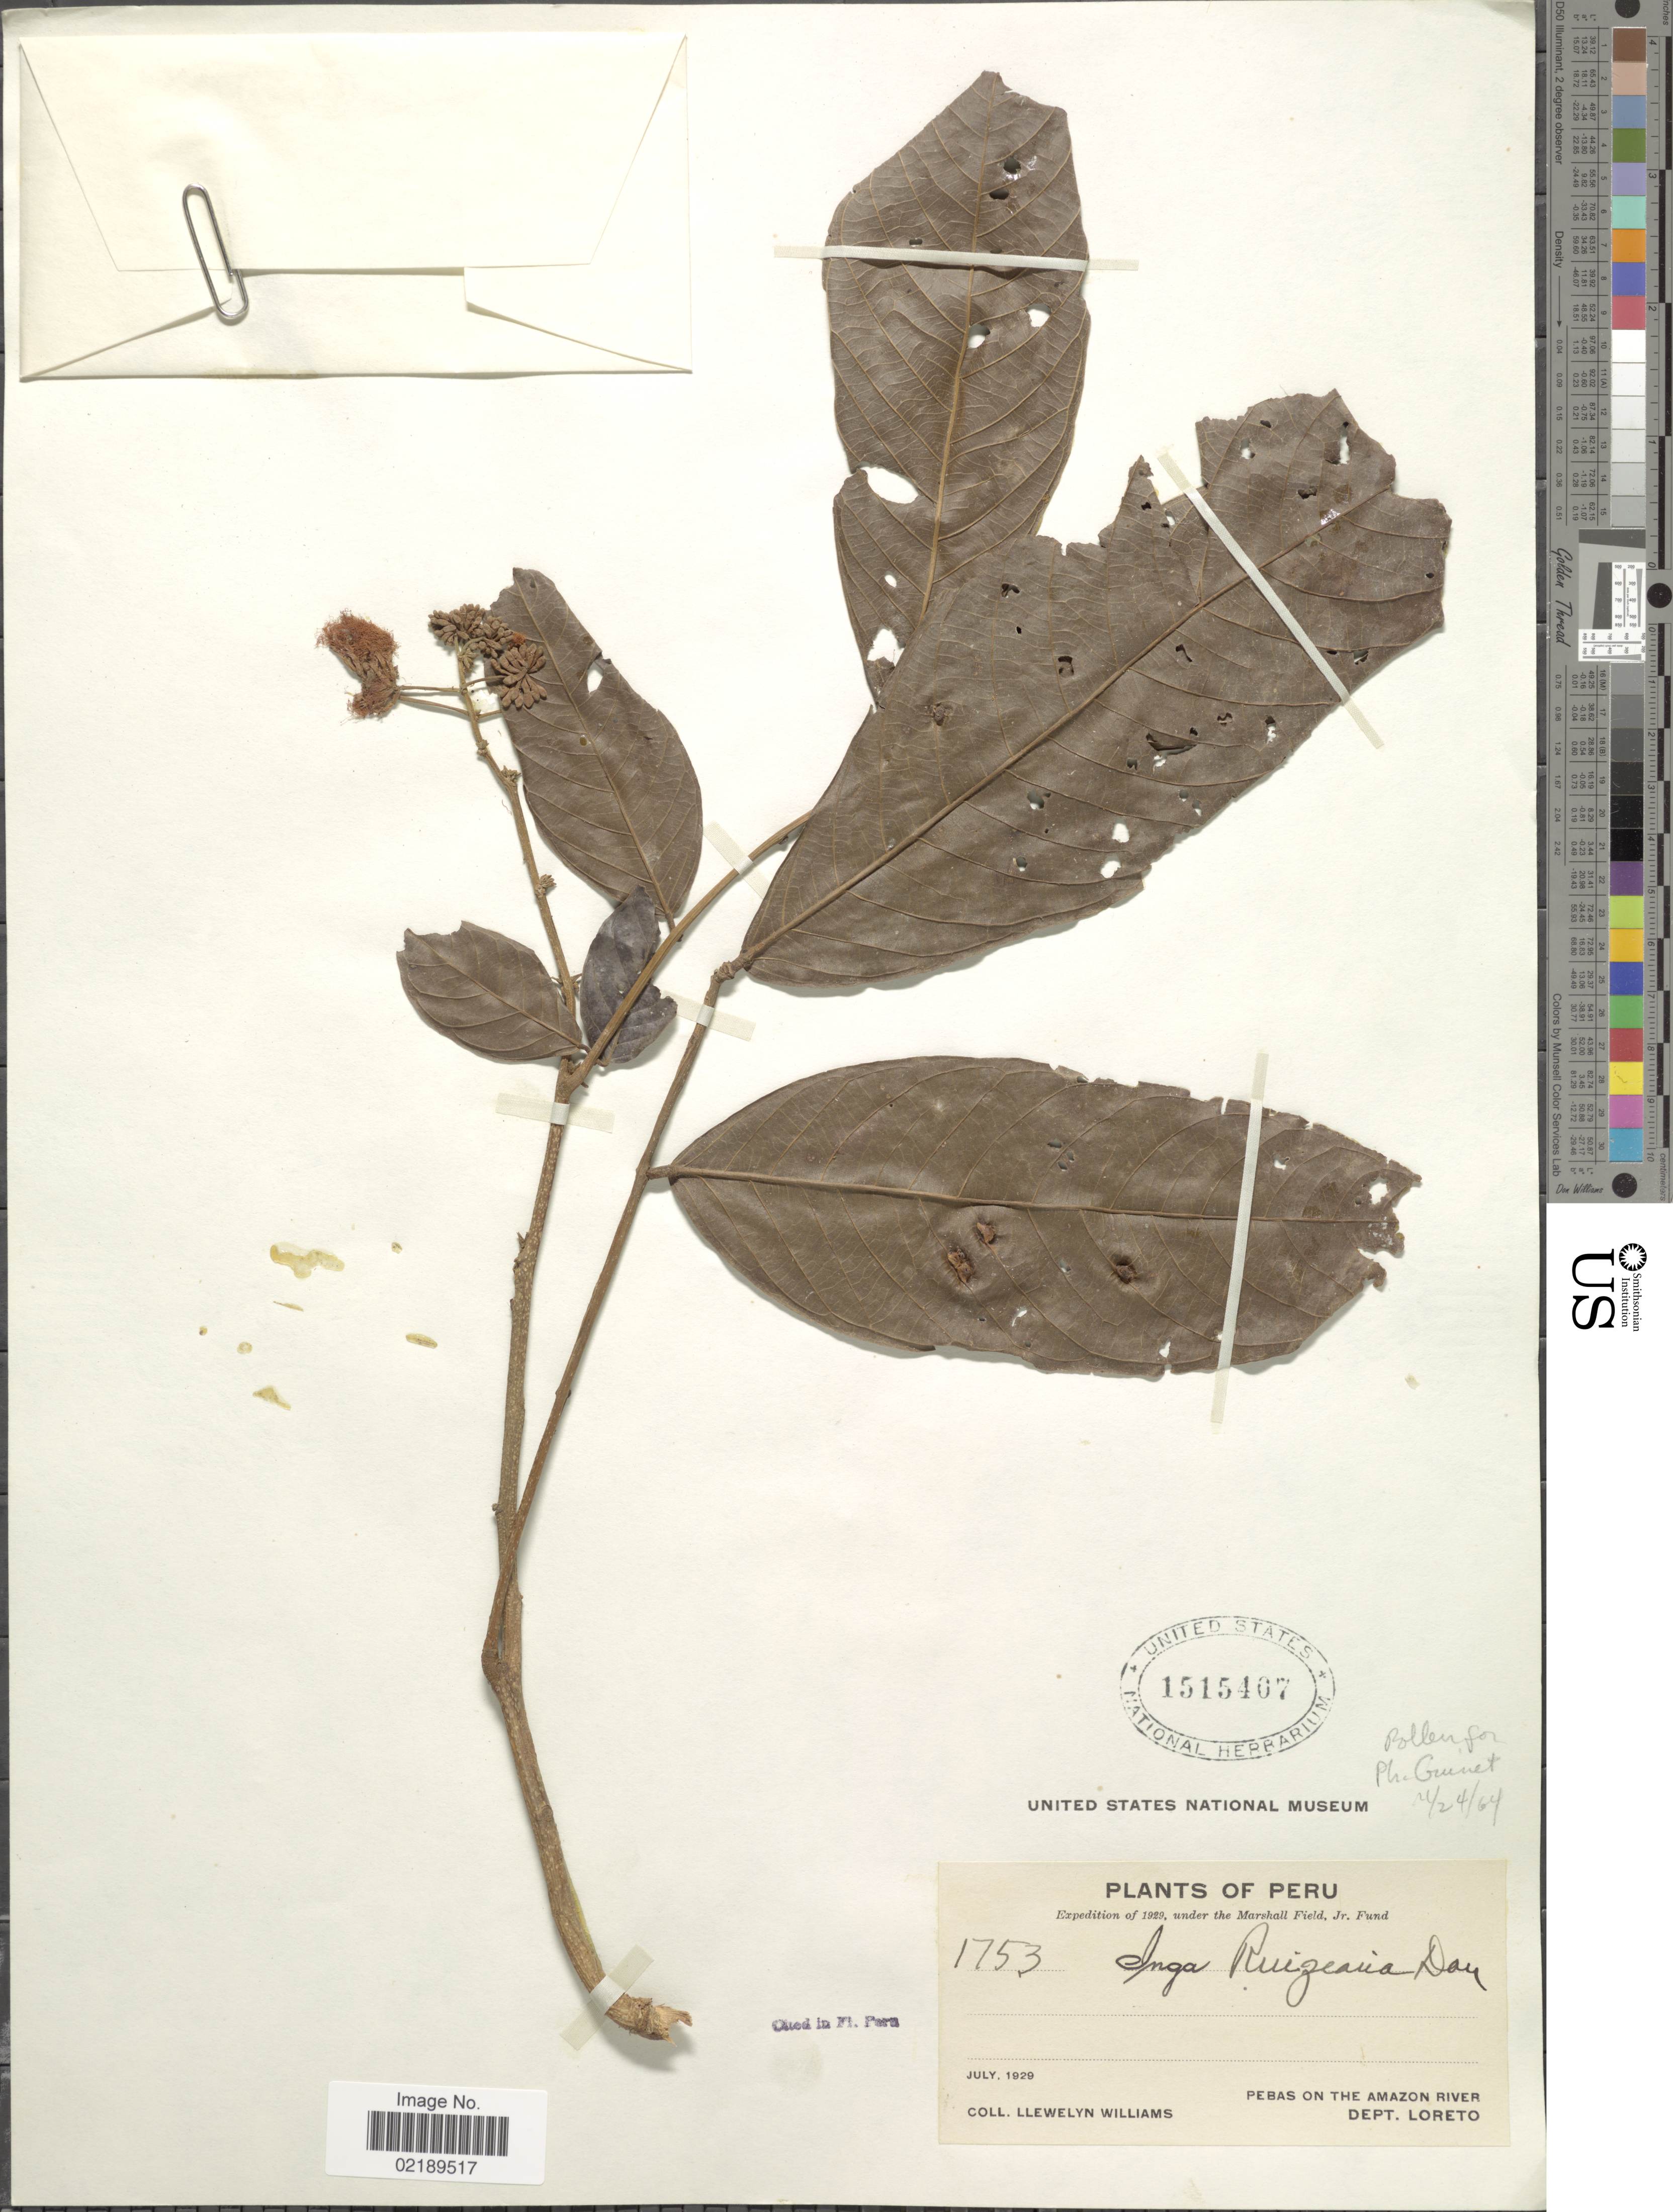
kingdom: Plantae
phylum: Tracheophyta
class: Magnoliopsida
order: Fabales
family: Fabaceae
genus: Inga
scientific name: Inga ruiziana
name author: G. Don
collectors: Ll. Williams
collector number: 1753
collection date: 1929-07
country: Peru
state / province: Loreto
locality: Pebas on the Amazon River.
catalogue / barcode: US 1515407